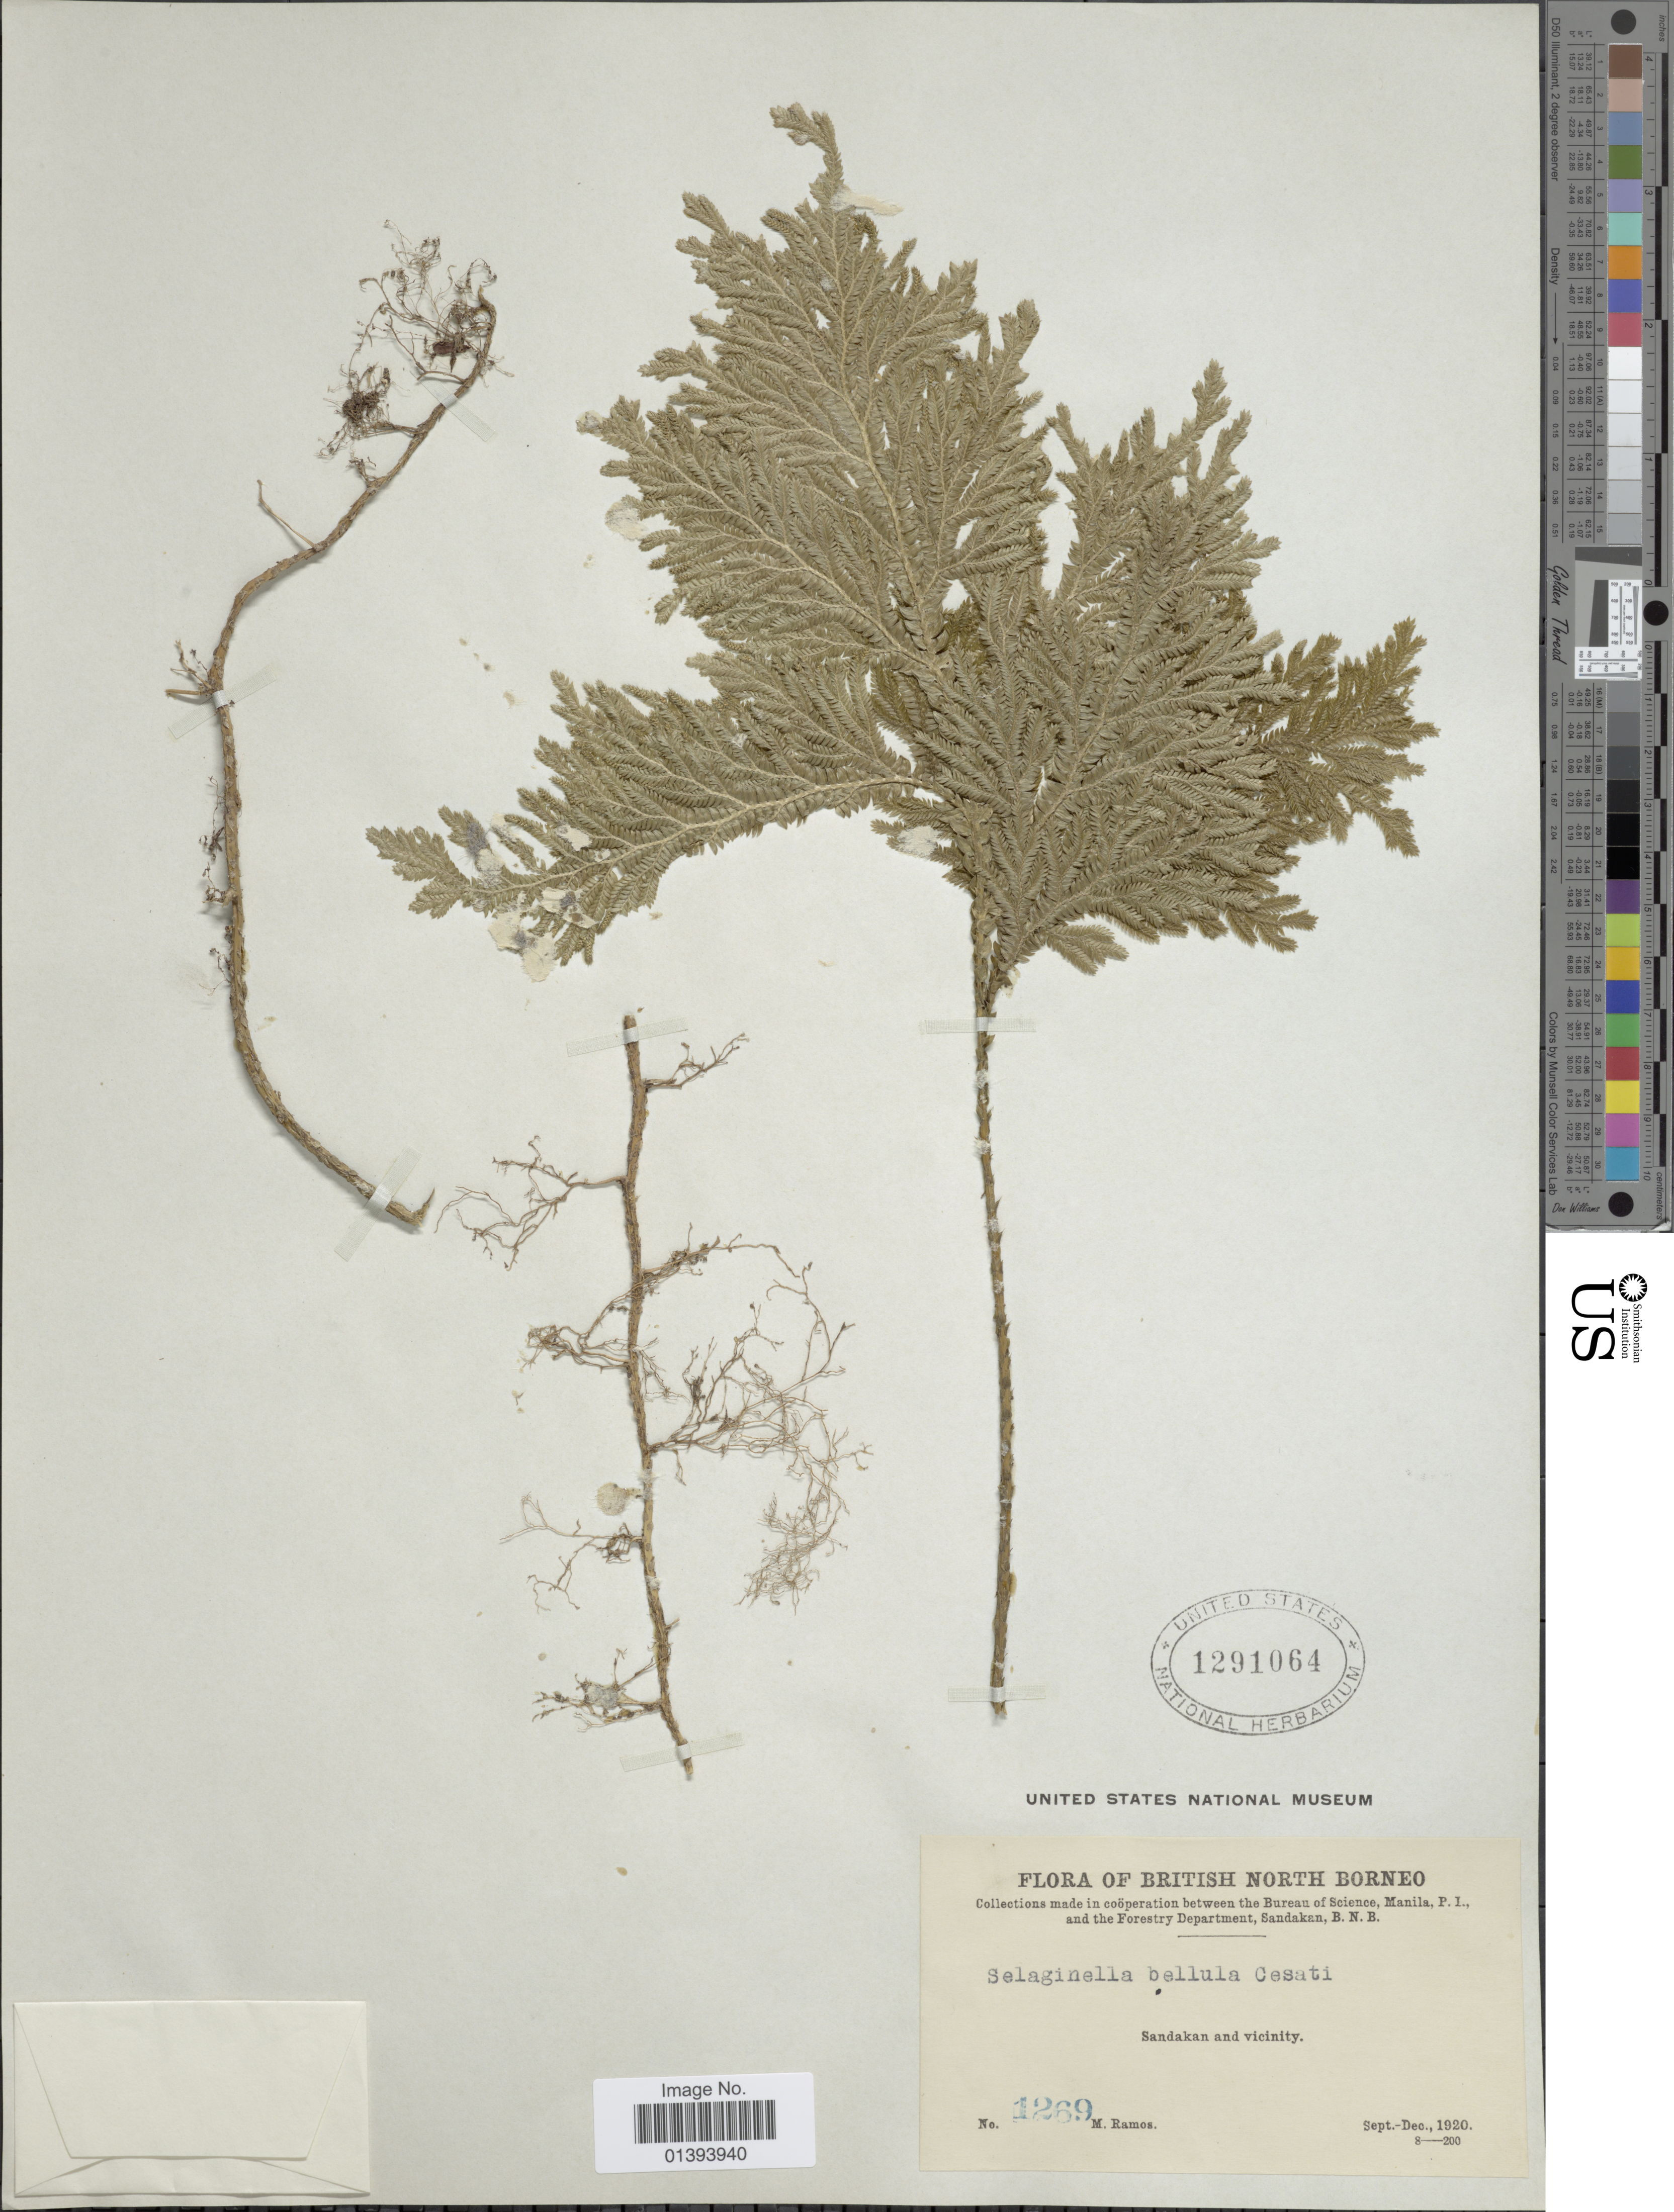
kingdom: Plantae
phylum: Tracheophyta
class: Lycopodiopsida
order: Selaginellales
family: Selaginellaceae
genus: Selaginella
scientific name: Selaginella involvens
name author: (Sw.) Spring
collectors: M. Ramos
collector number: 1269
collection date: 1920-09/1920-12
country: Malaysia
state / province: Sabah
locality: British North Borneo, Sandakan and Vicinity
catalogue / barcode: US 1291064